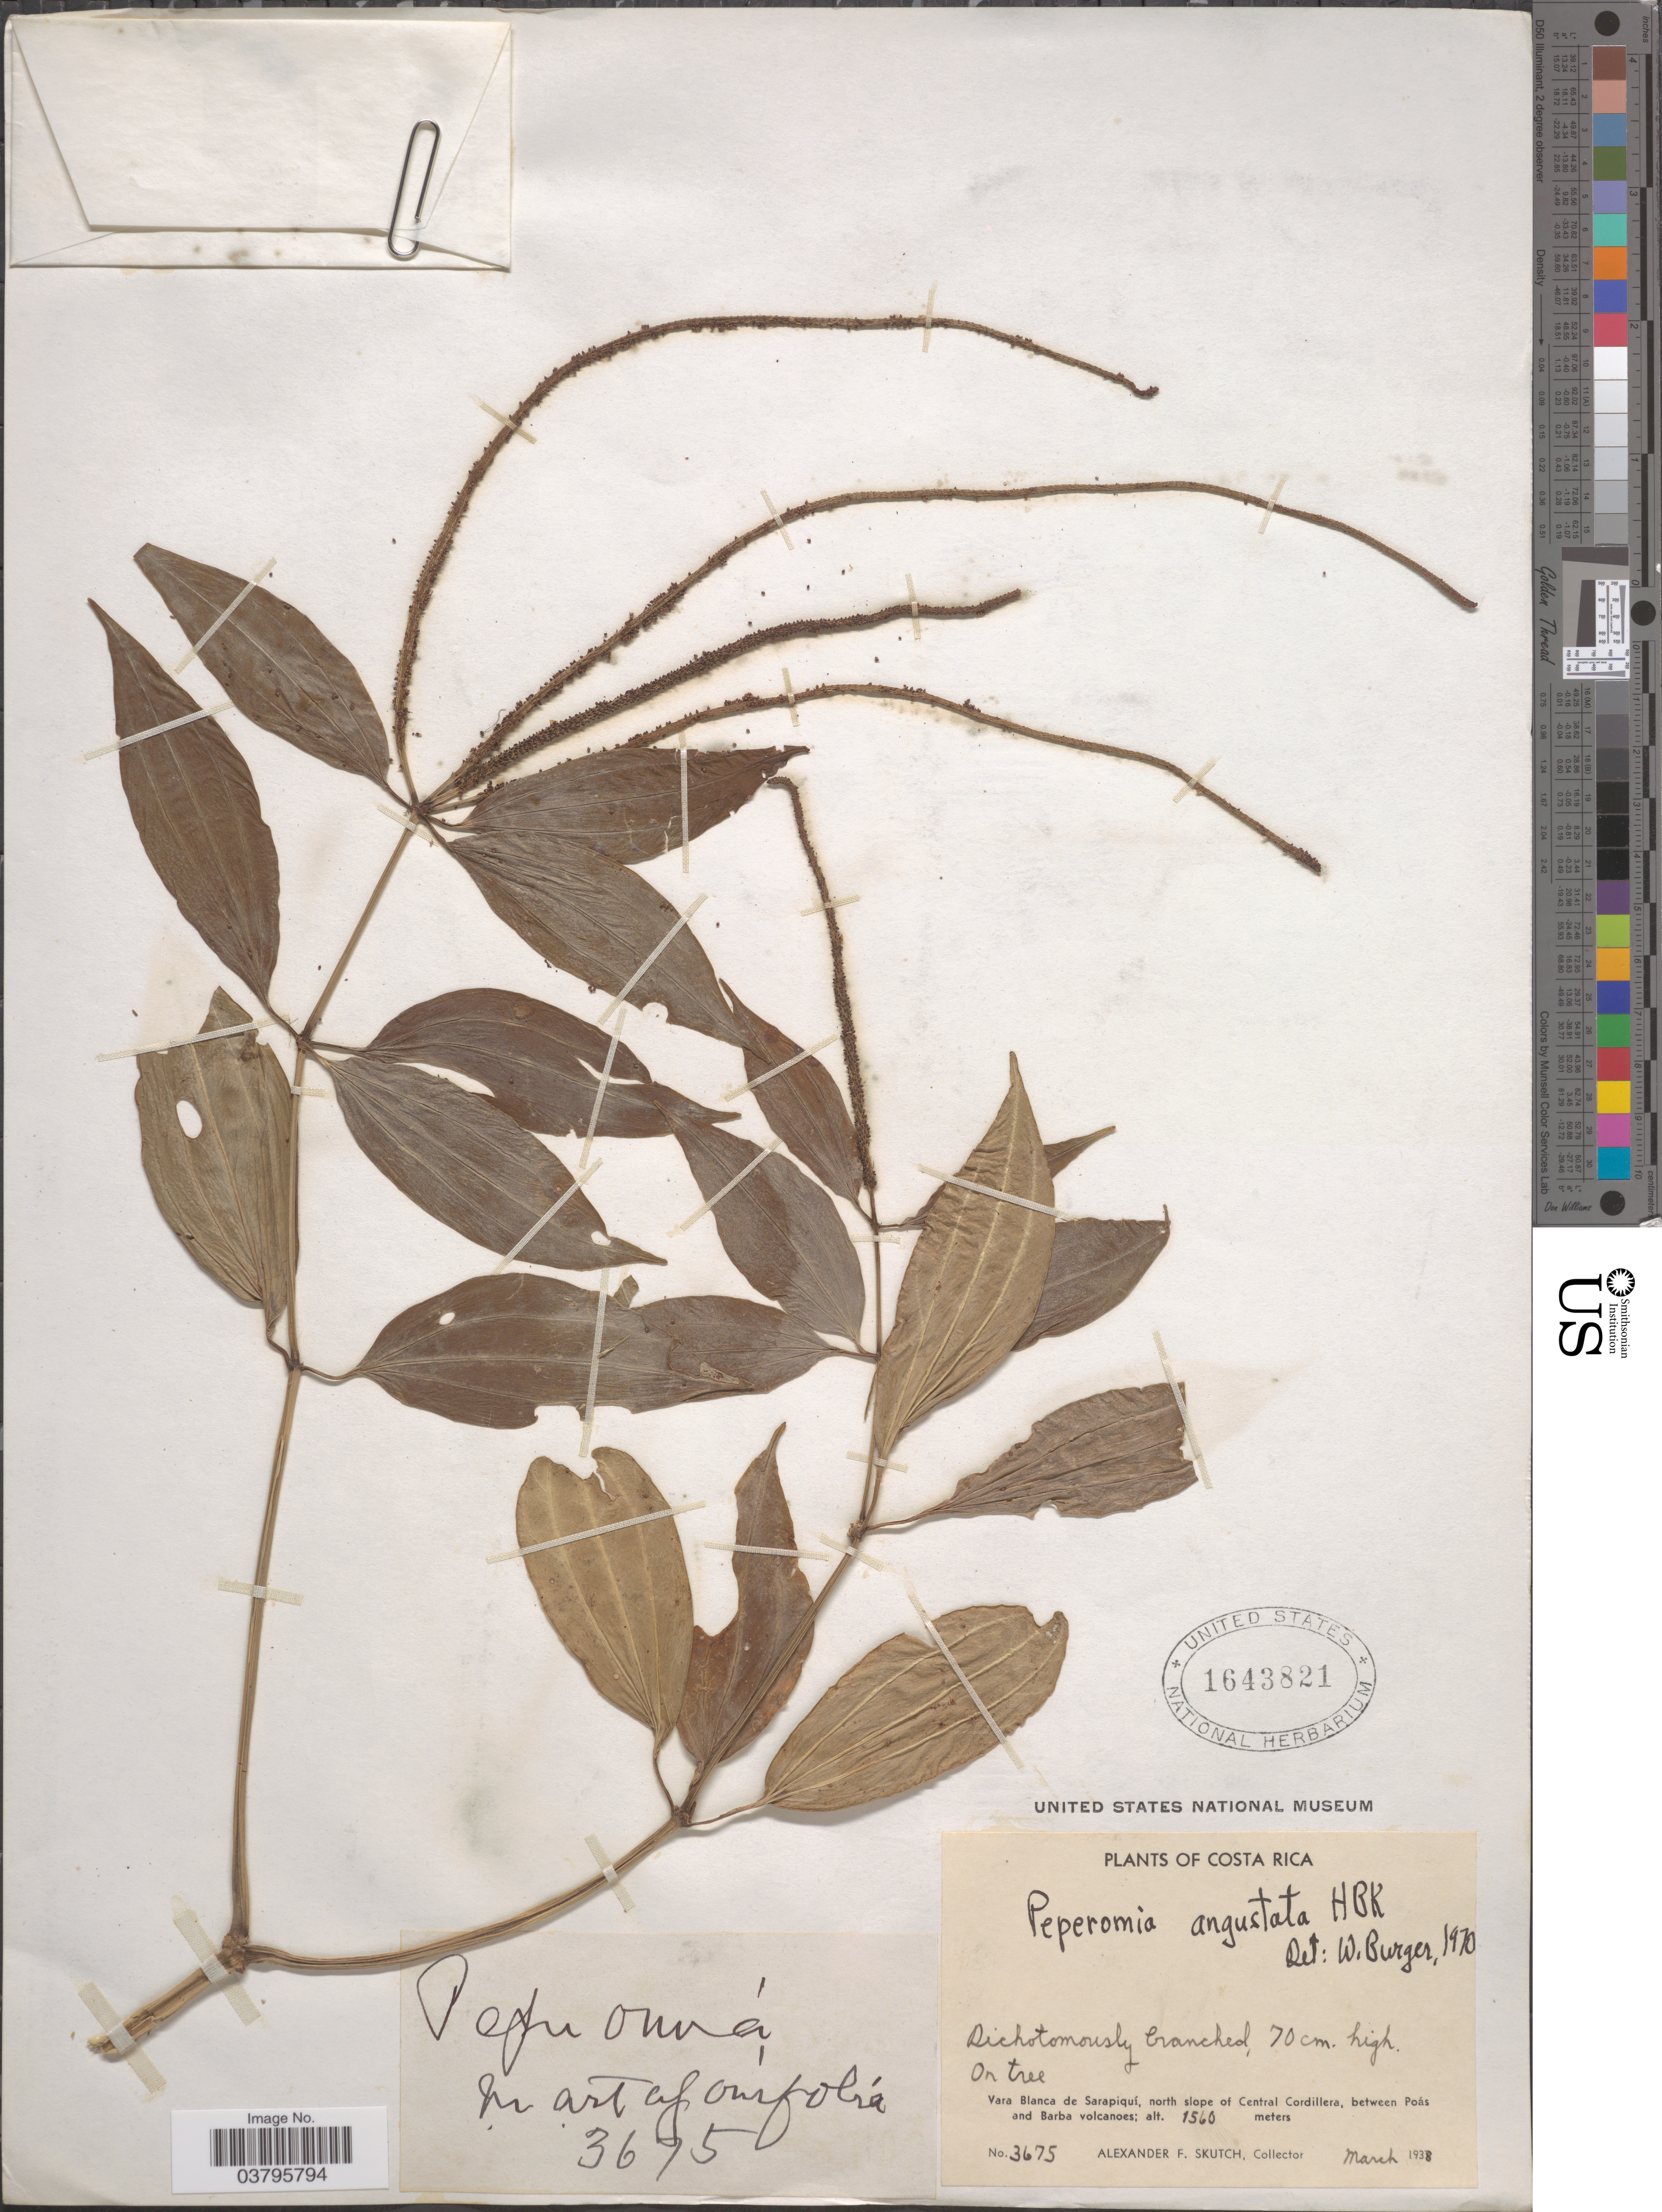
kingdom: Plantae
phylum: Tracheophyta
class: Magnoliopsida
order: Piperales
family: Piperaceae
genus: Peperomia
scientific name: Peperomia rhexiifolia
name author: C. DC.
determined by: Jiménez, José Estaban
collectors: A. F. Skutch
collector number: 3675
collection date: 1938-03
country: Costa Rica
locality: Vara Blanca de Sarapiquí, north slope of Central Cordillera, between Poás and Barba volcanoes.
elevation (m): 1560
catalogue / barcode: US 1643821